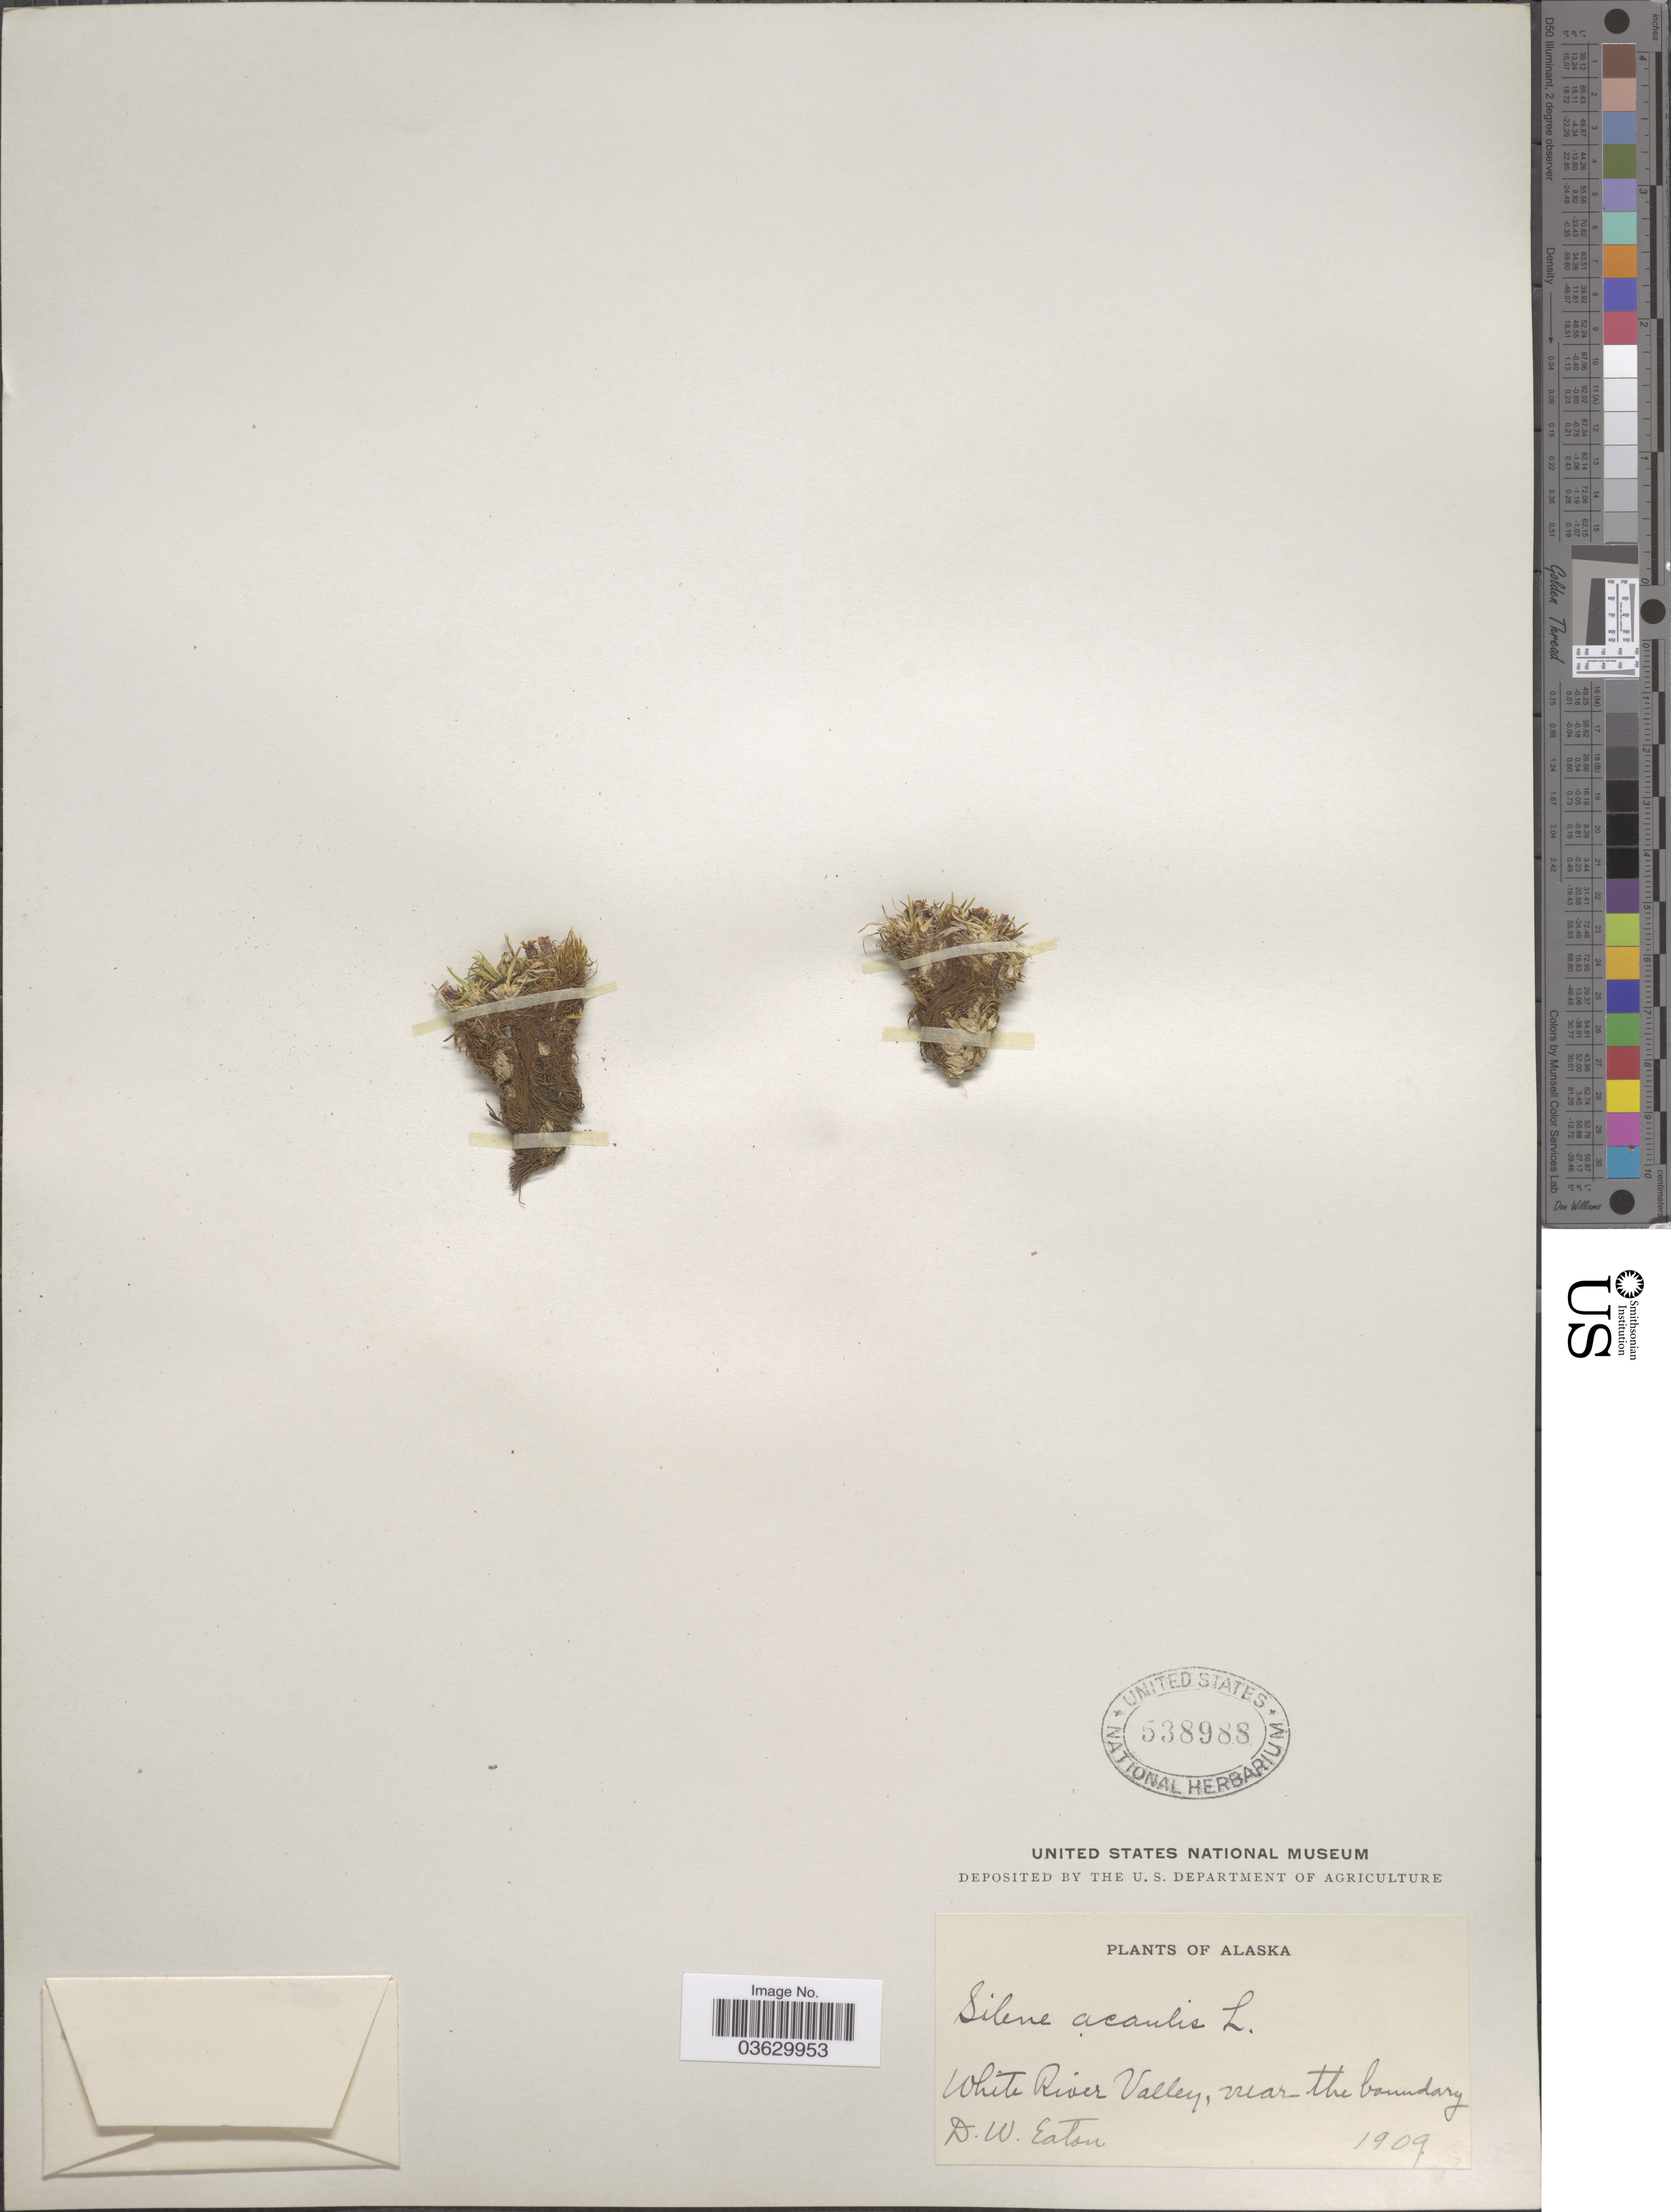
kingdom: Plantae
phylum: Tracheophyta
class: Magnoliopsida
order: Caryophyllales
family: Caryophyllaceae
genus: Silene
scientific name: Silene acaulis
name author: (L.) Jacq.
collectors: D. Eaton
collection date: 1909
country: United States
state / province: Alaska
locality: White River Valley, near the boundary.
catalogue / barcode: US 538988